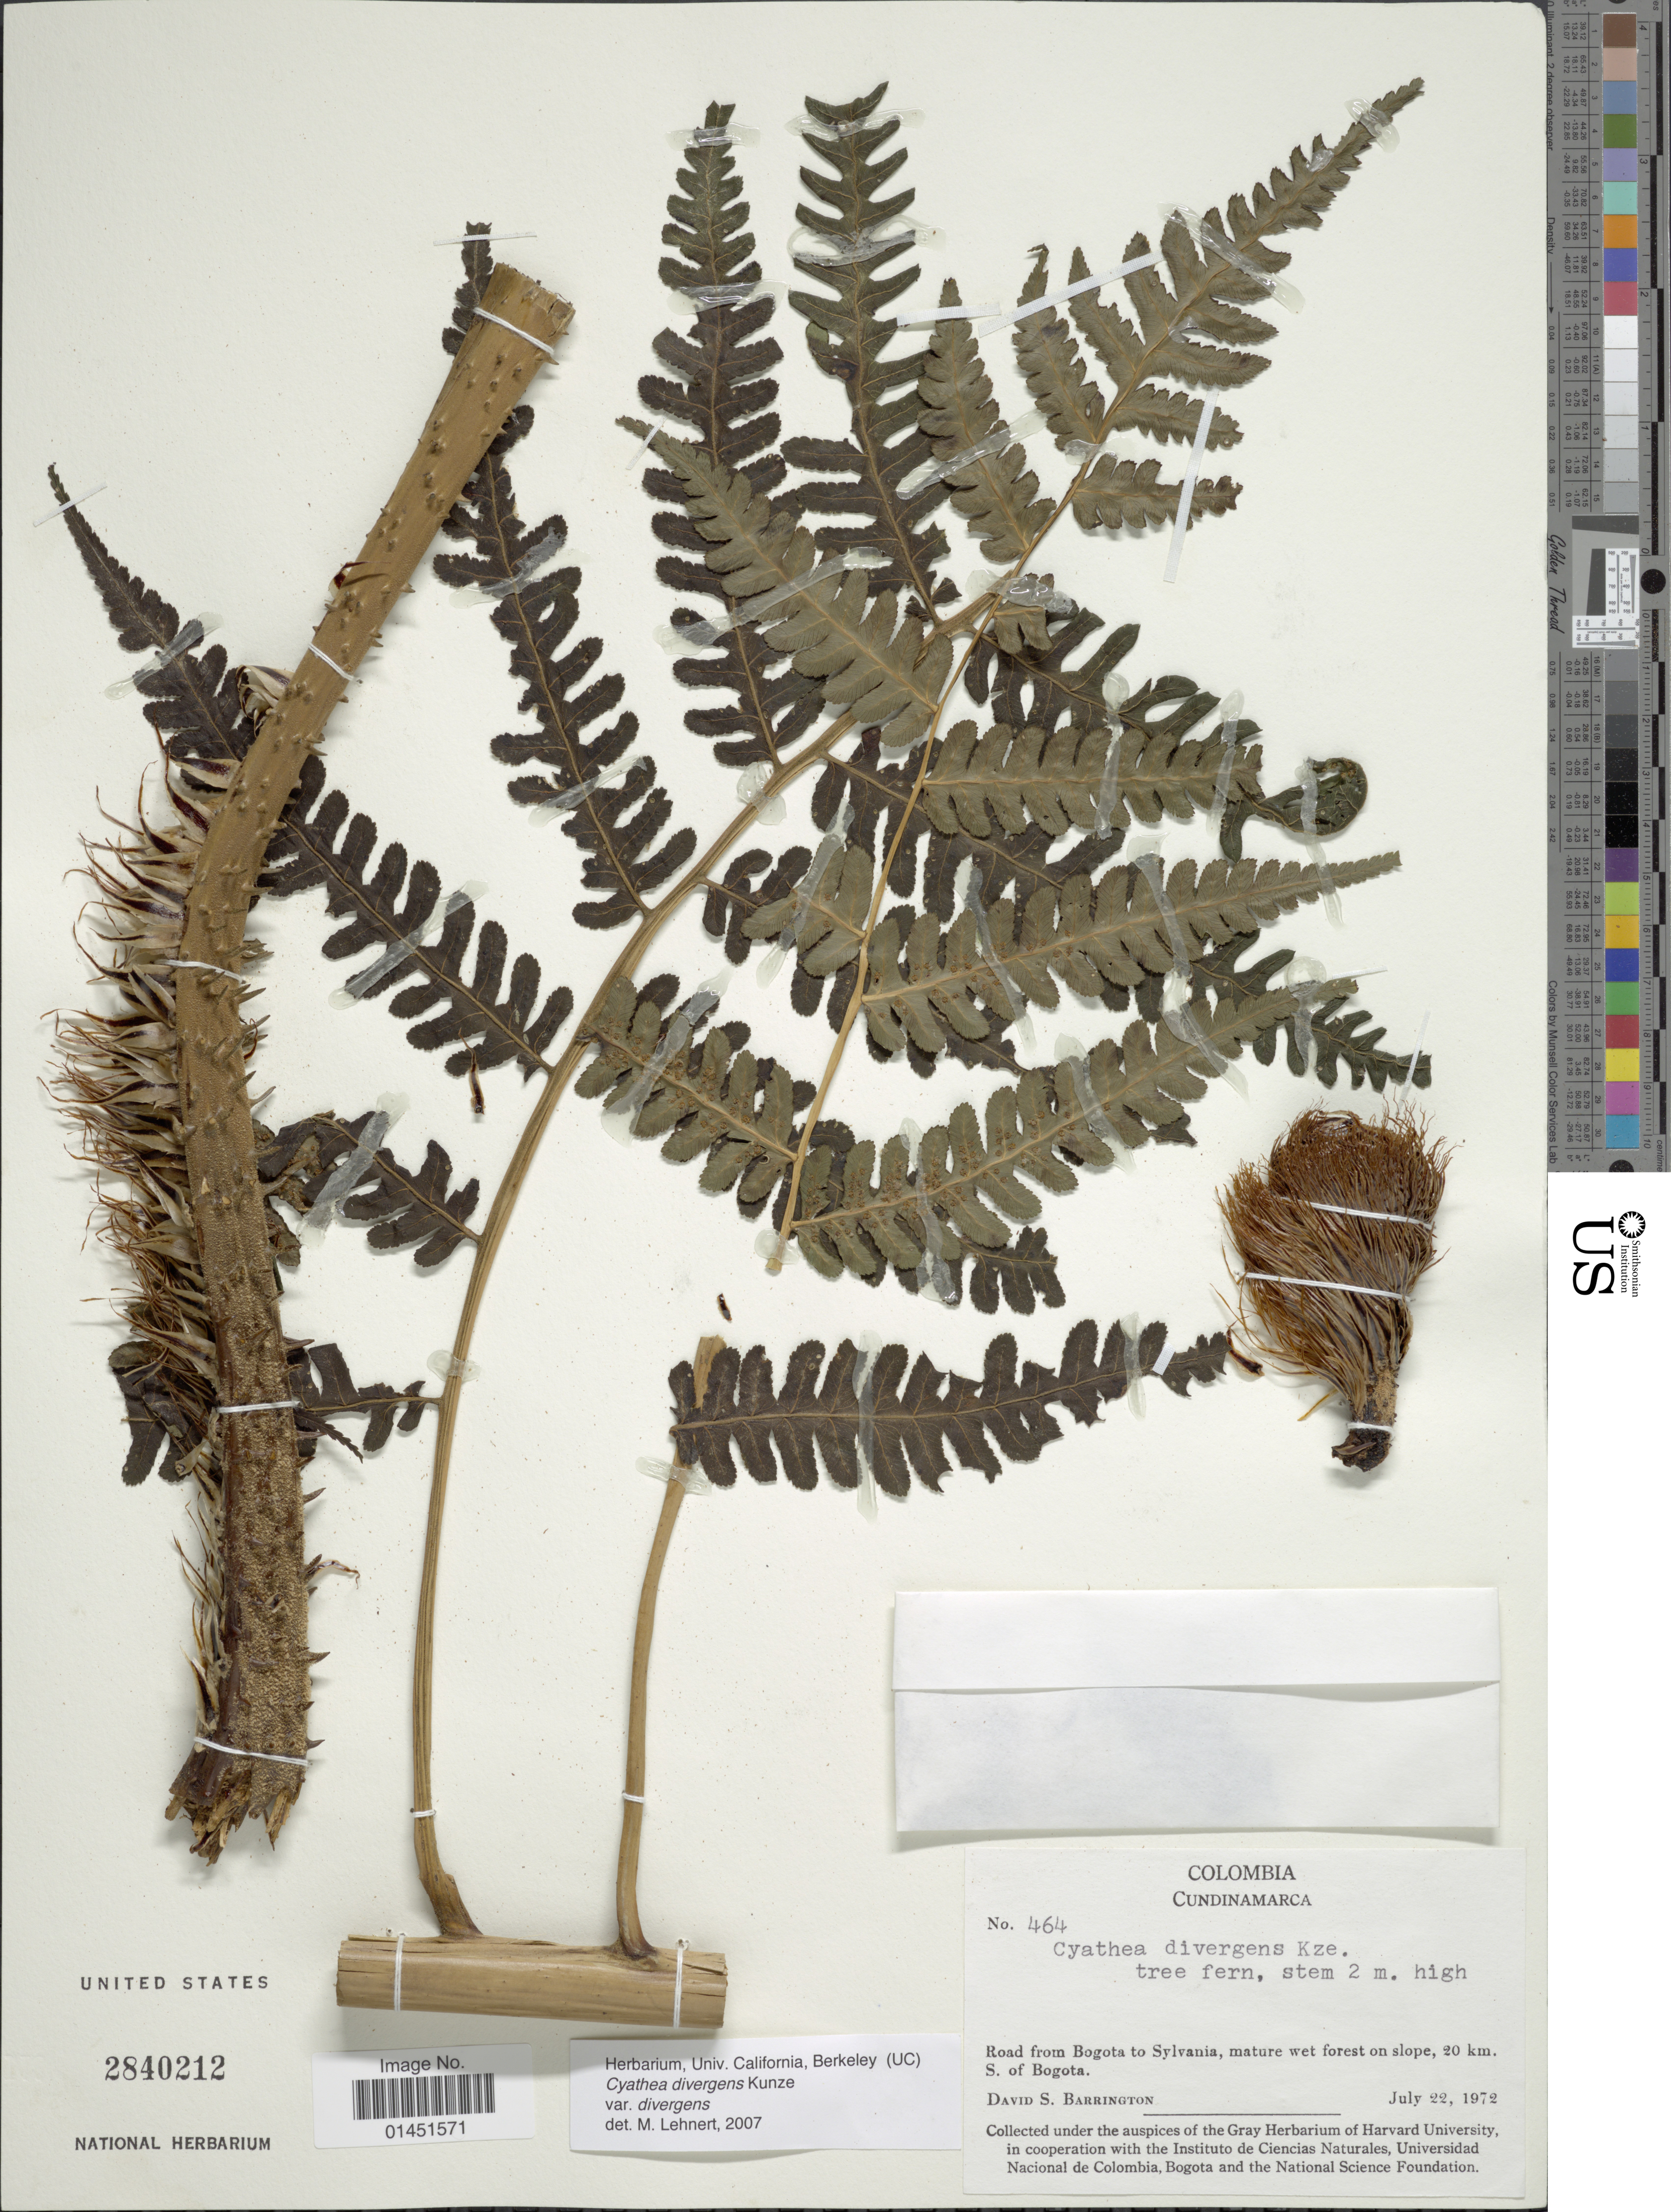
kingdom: Plantae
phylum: Tracheophyta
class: Polypodiopsida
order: Cyatheales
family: Cyatheaceae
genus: Cyathea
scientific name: Cyathea divergens var. divergens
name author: Kunze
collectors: D. S. Barrington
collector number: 464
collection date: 1972-07-22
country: Colombia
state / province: Cundinamarca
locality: Road from Bogota to Sylvania, mature wet forest on slope, 20 km. S. of Bogota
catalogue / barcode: US 2840212